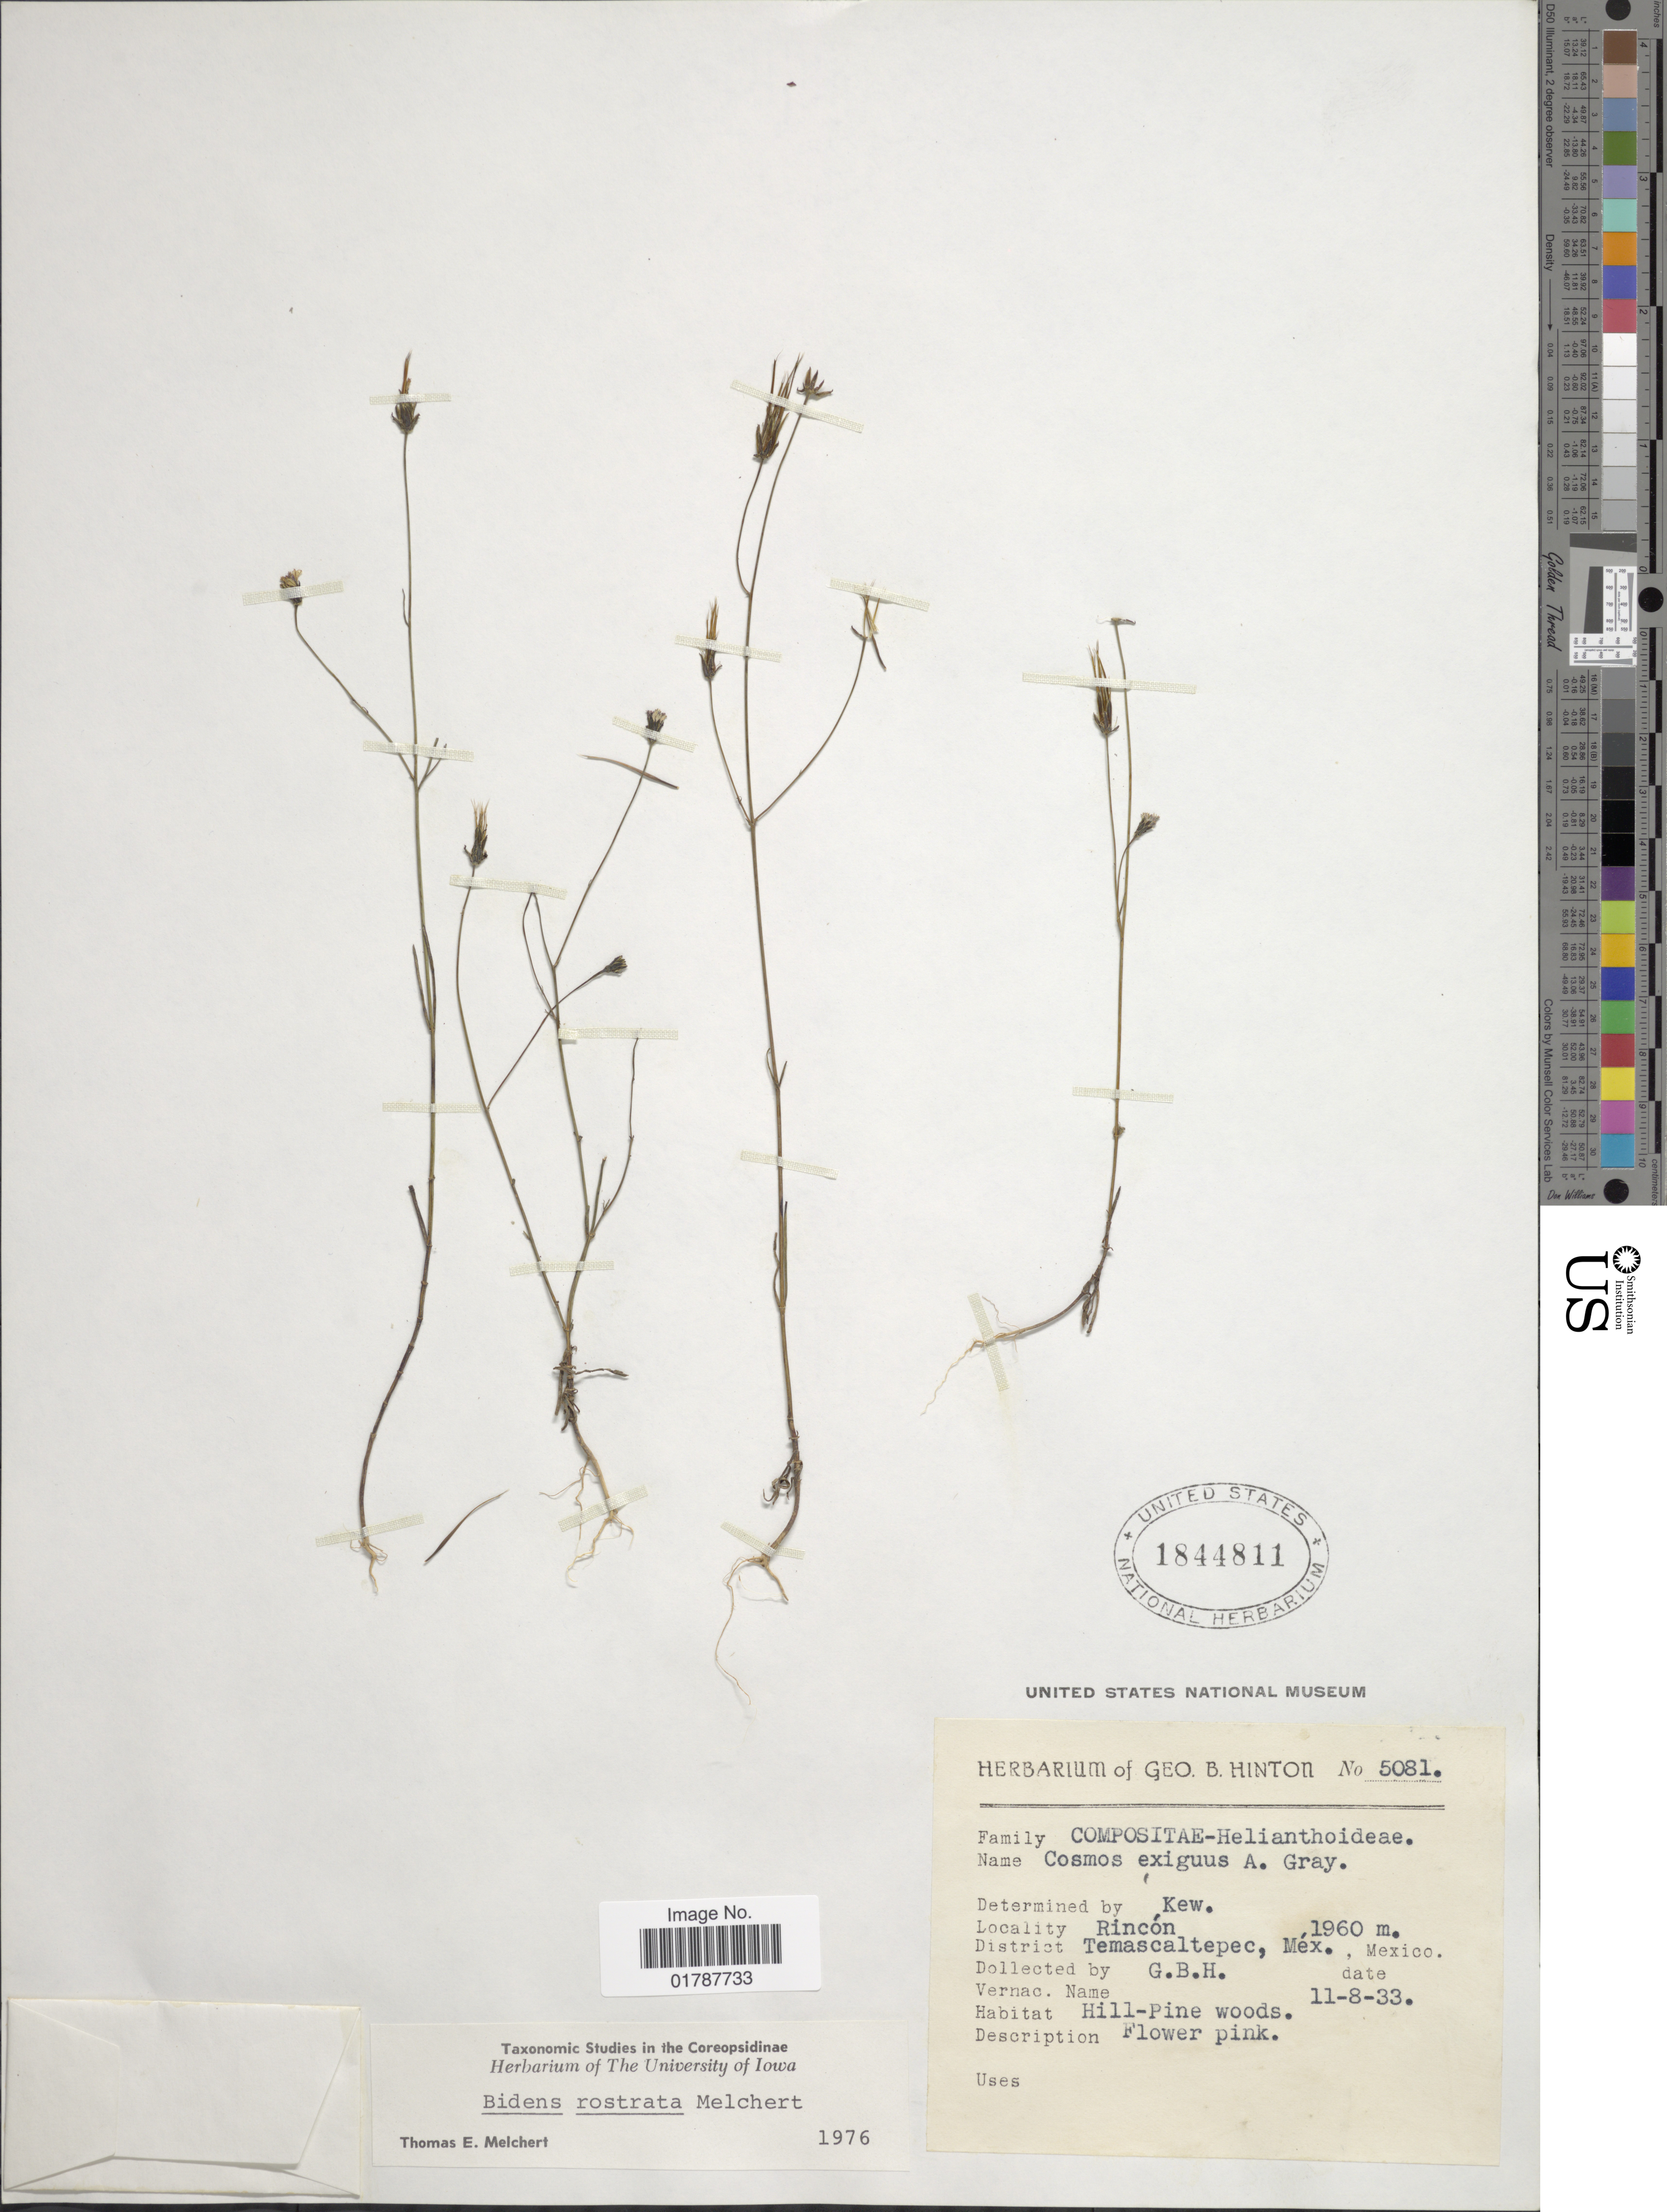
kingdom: Plantae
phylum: Tracheophyta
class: Magnoliopsida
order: Asterales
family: Asteraceae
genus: Bidens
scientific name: Bidens rostrata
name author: Melchert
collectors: G. B. Hinton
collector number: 5081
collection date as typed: Transcribed d/m/y: 8/11/33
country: Mexico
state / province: México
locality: Rincon, District Temascaltepec, Mex., Mexico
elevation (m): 1960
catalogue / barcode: US 1844811